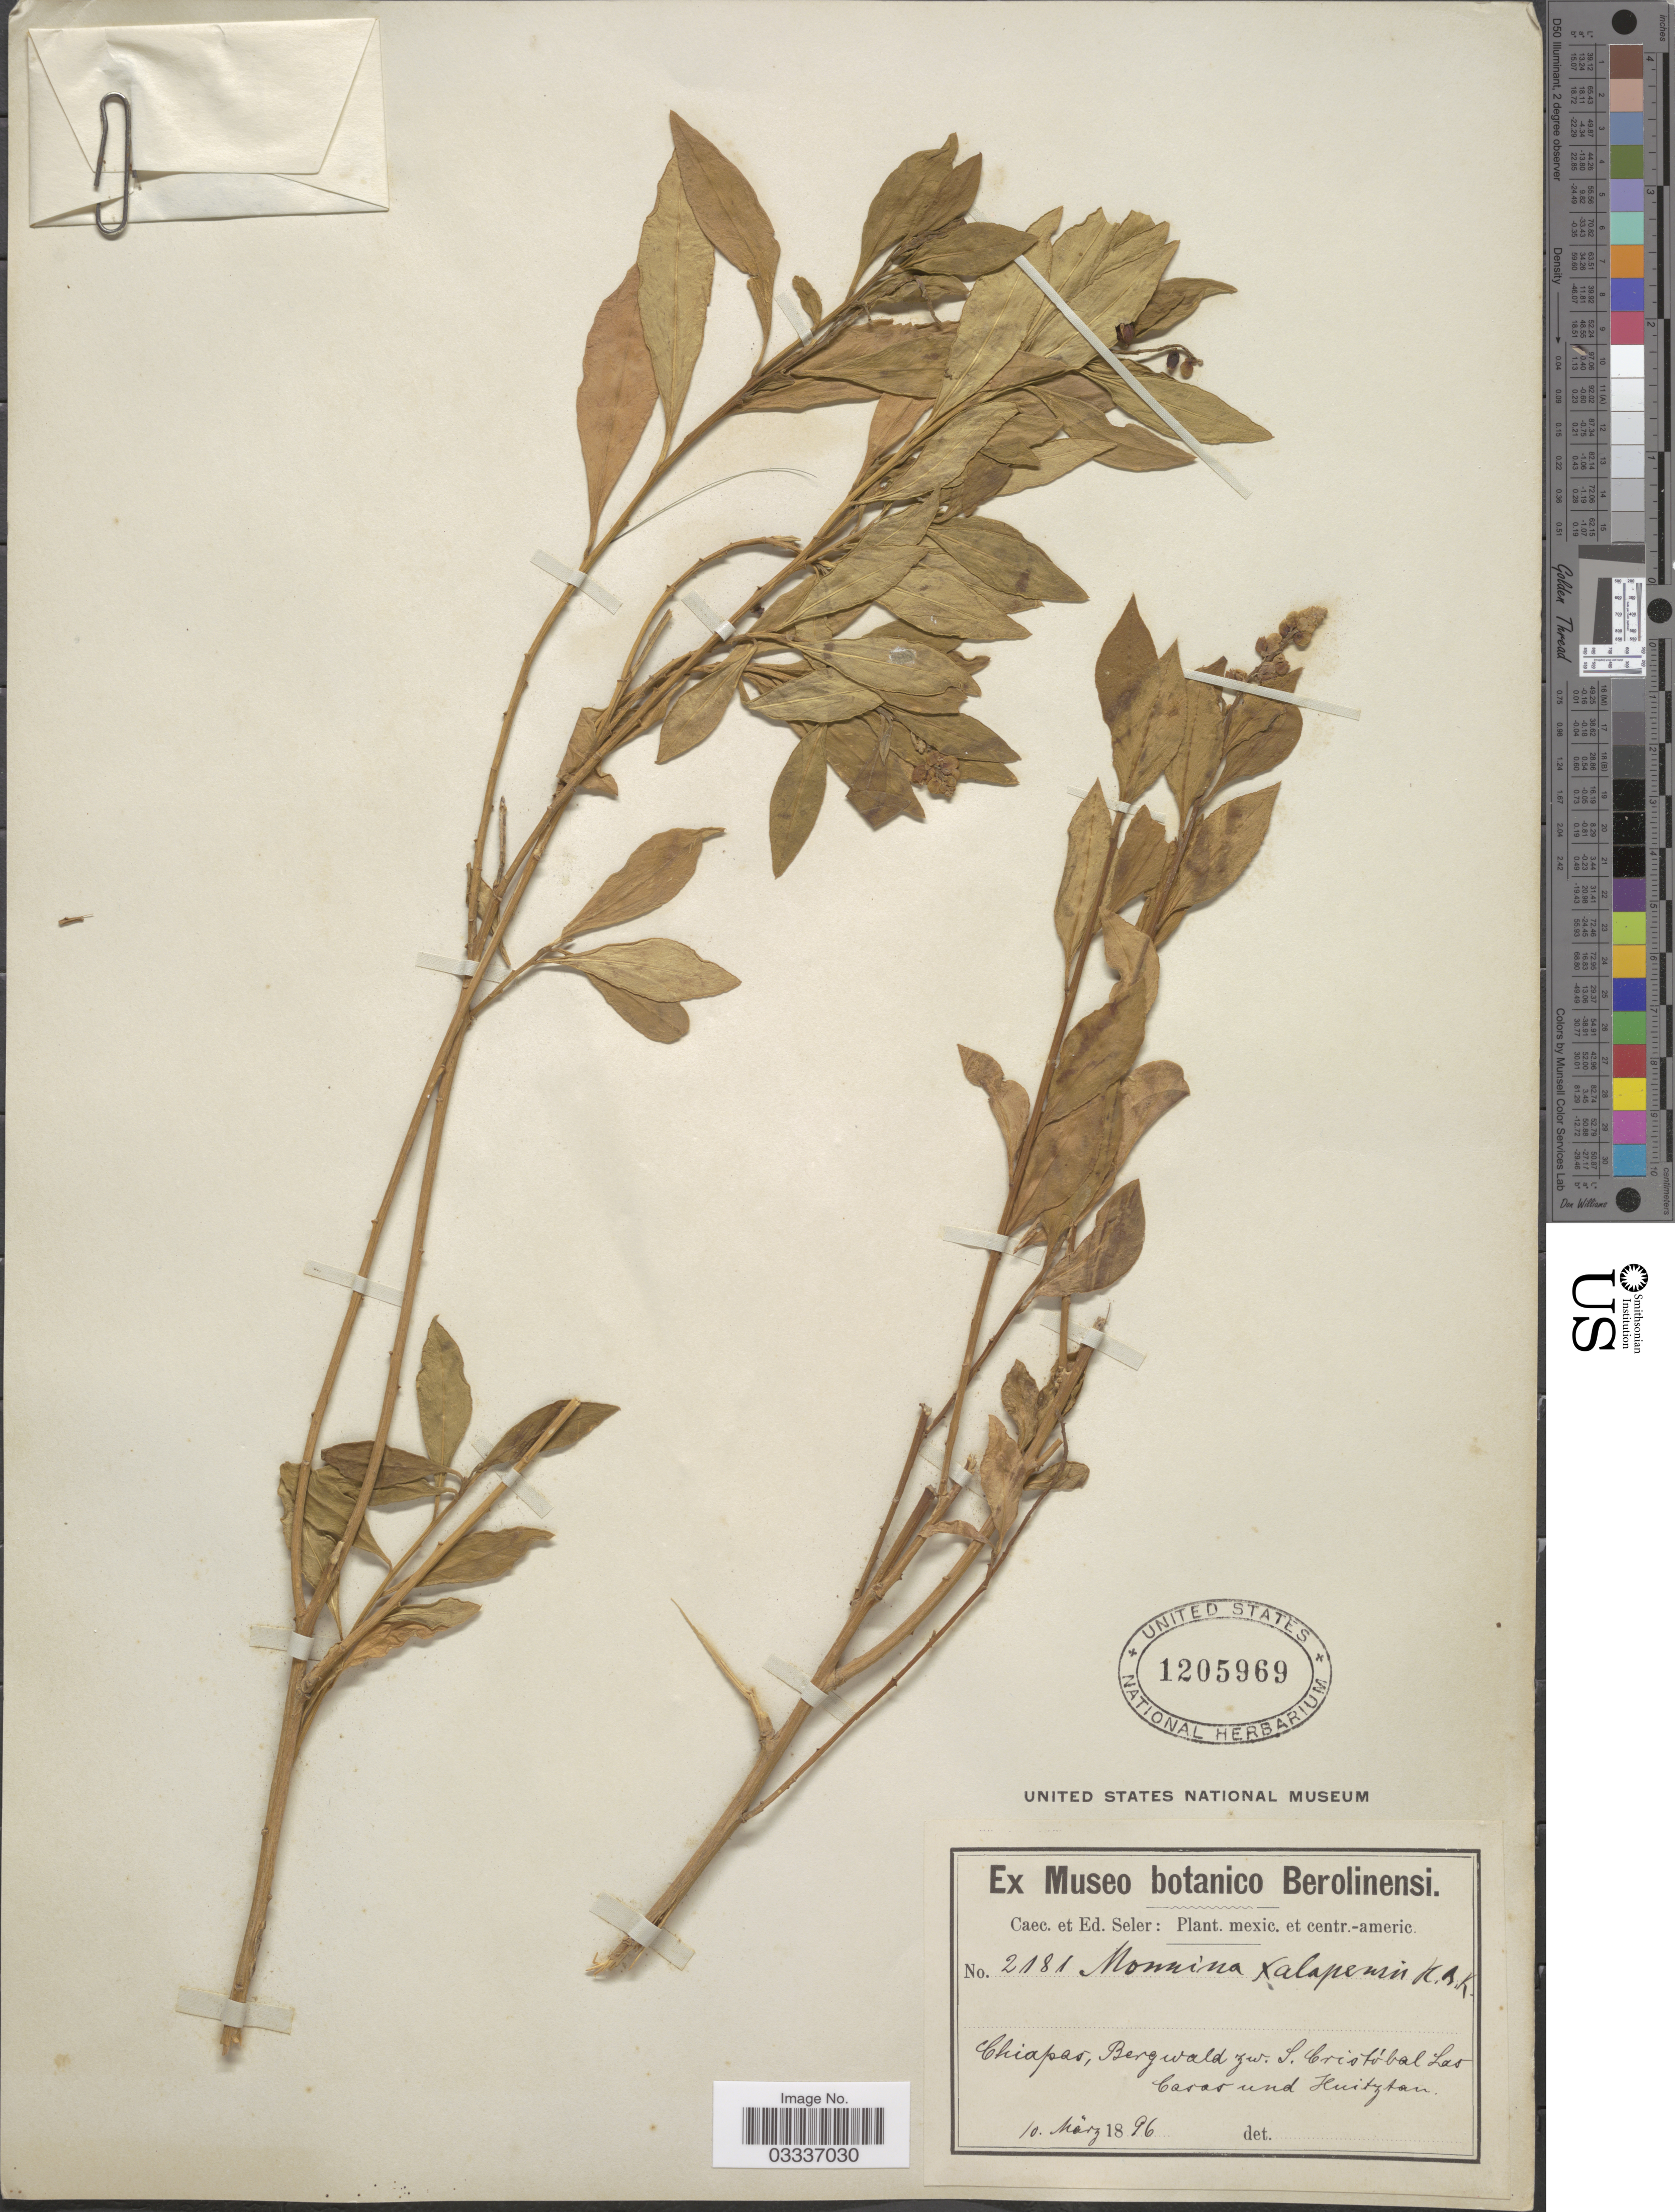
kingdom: Plantae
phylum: Tracheophyta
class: Magnoliopsida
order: Fabales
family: Polygalaceae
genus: Monnina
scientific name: Monnina xalapensis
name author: Kunth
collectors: ex Caec. et Ed Seler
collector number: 2181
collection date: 1896-03-10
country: Mexico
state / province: Chiapas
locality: Bergwald zw. S. Cristóbal Las Casas und Huitztan.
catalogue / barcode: US 1205969